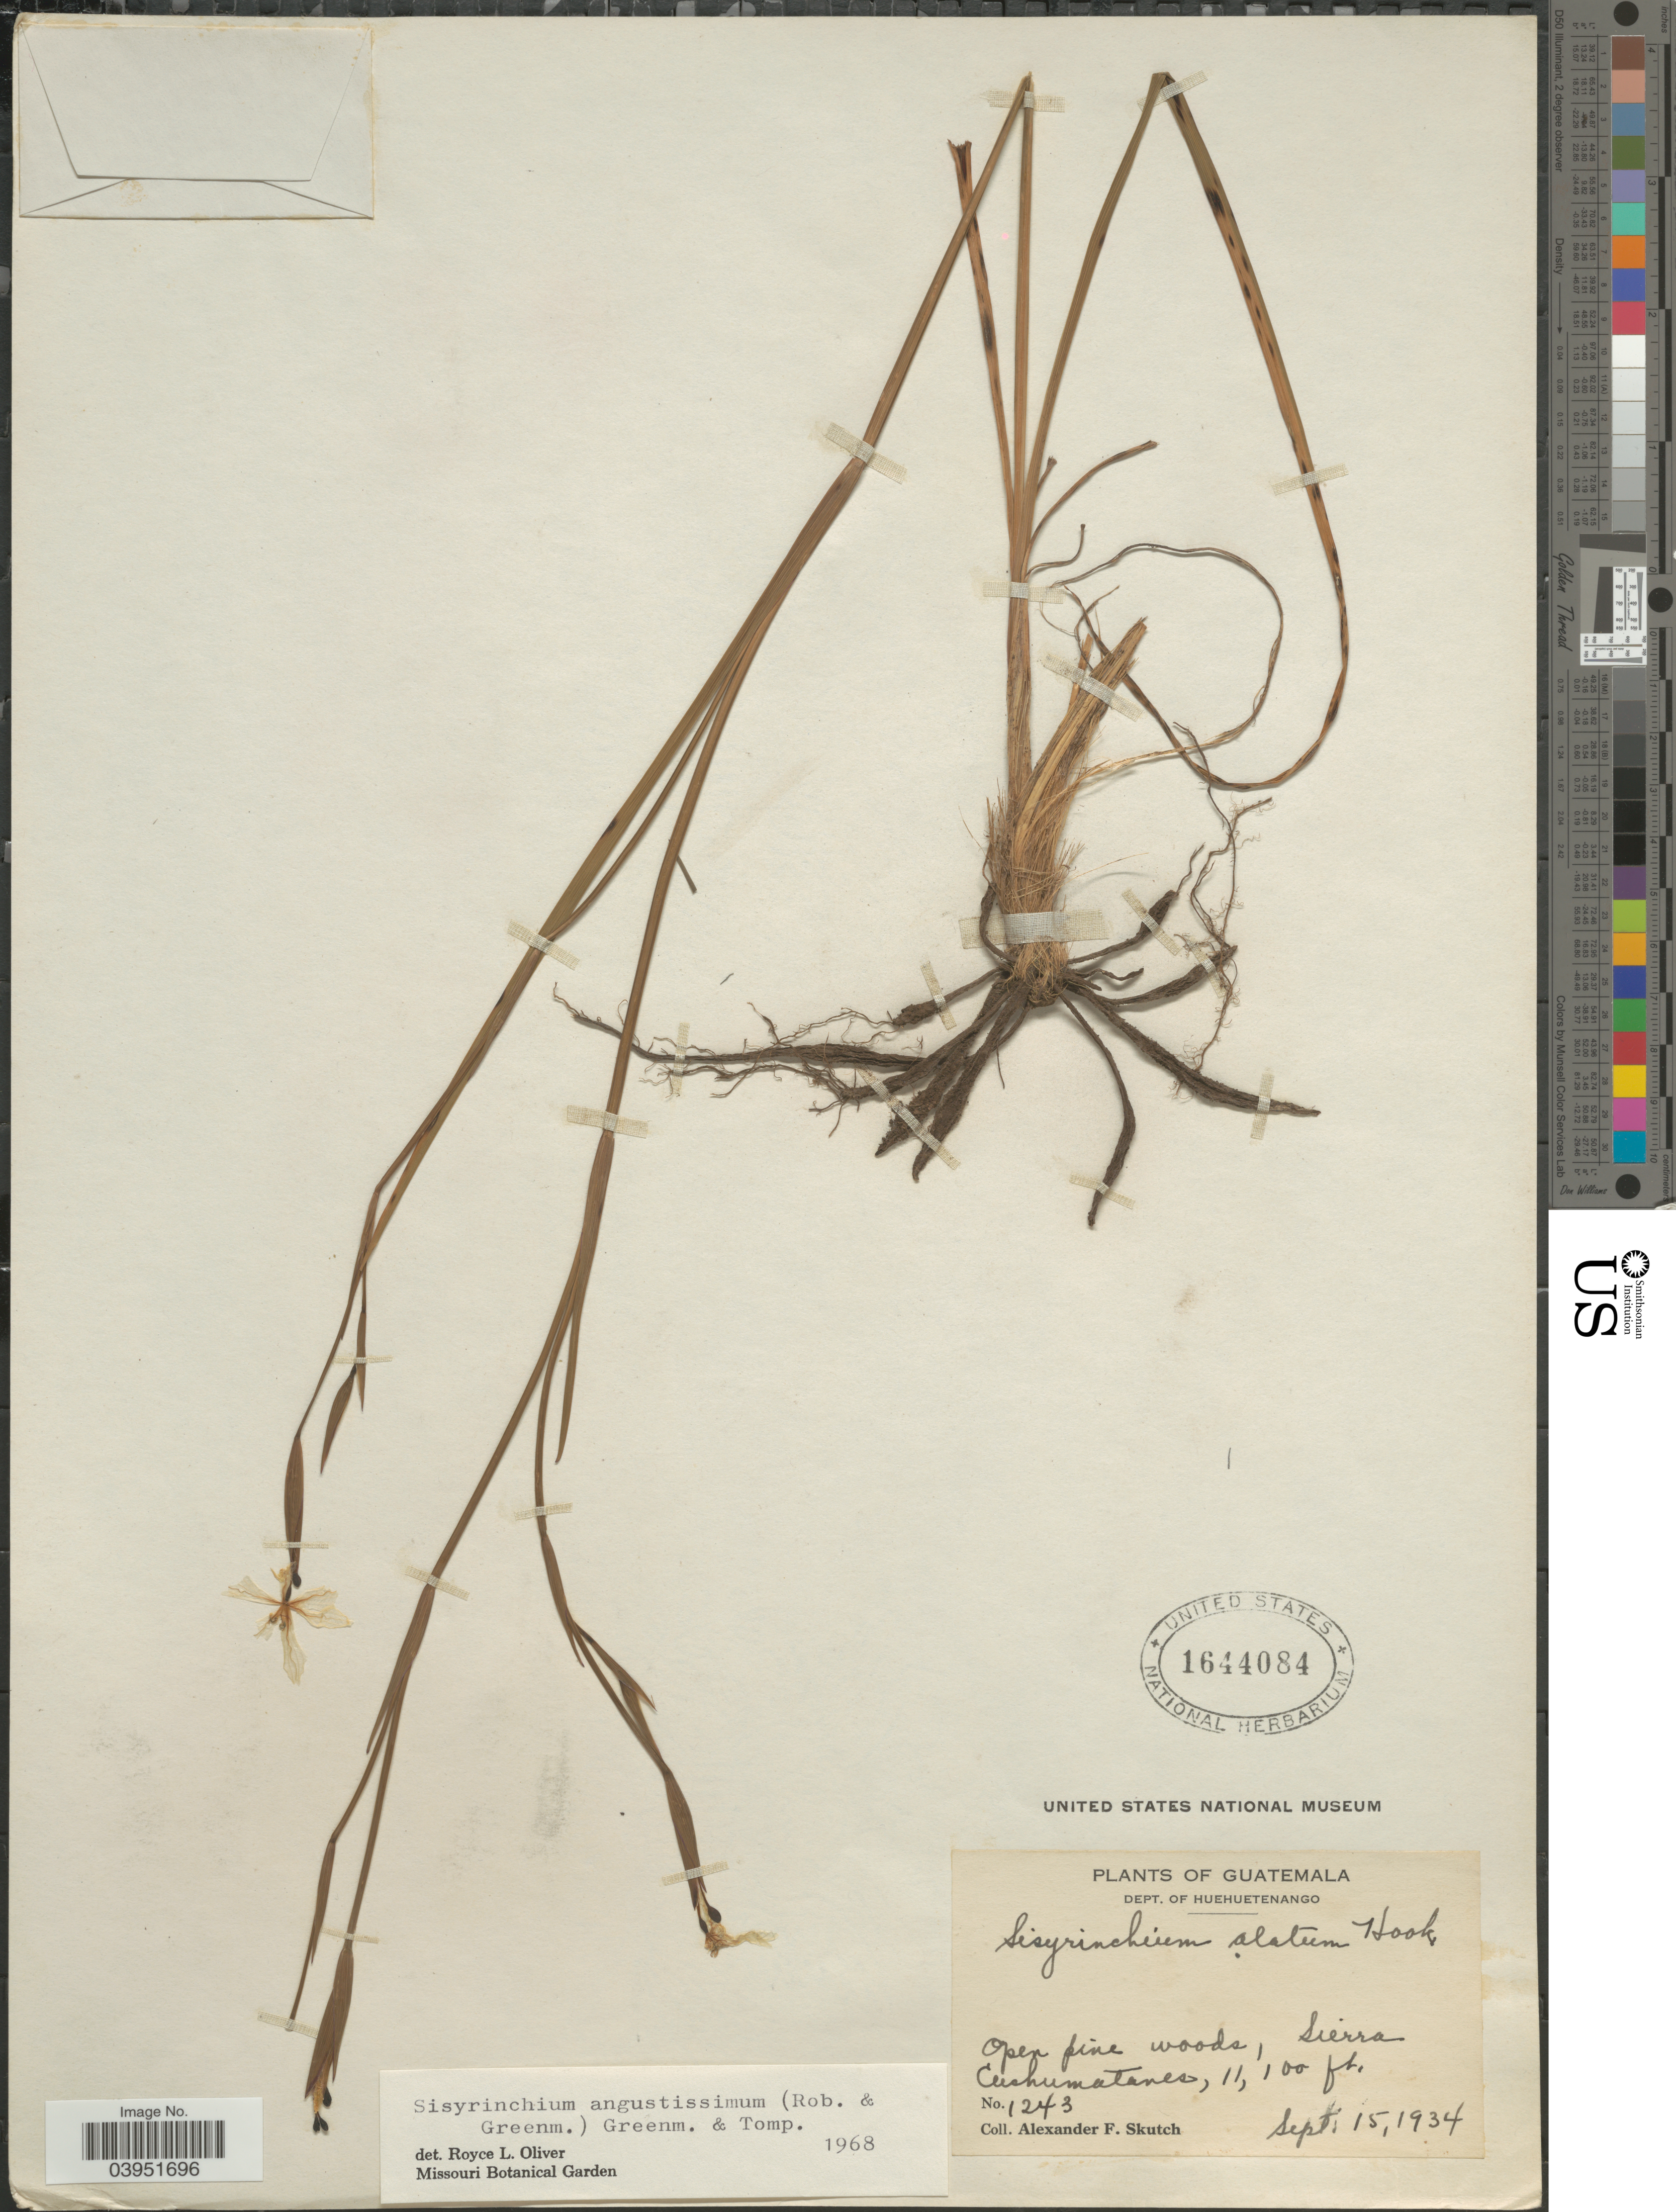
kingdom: Plantae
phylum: Tracheophyta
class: Liliopsida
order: Asparagales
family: Iridaceae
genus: Sisyrinchium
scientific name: Sisyrinchium angustissimum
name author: (B.L. Rob.) Greenm. & C.H. Thomps.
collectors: A. F. Skutch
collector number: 1243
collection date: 1934-09-15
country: Guatemala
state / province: Huehuetenango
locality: Dept. of Huehuetenango. Sierra Cuchumatanes.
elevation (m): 3383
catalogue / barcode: US 1644084